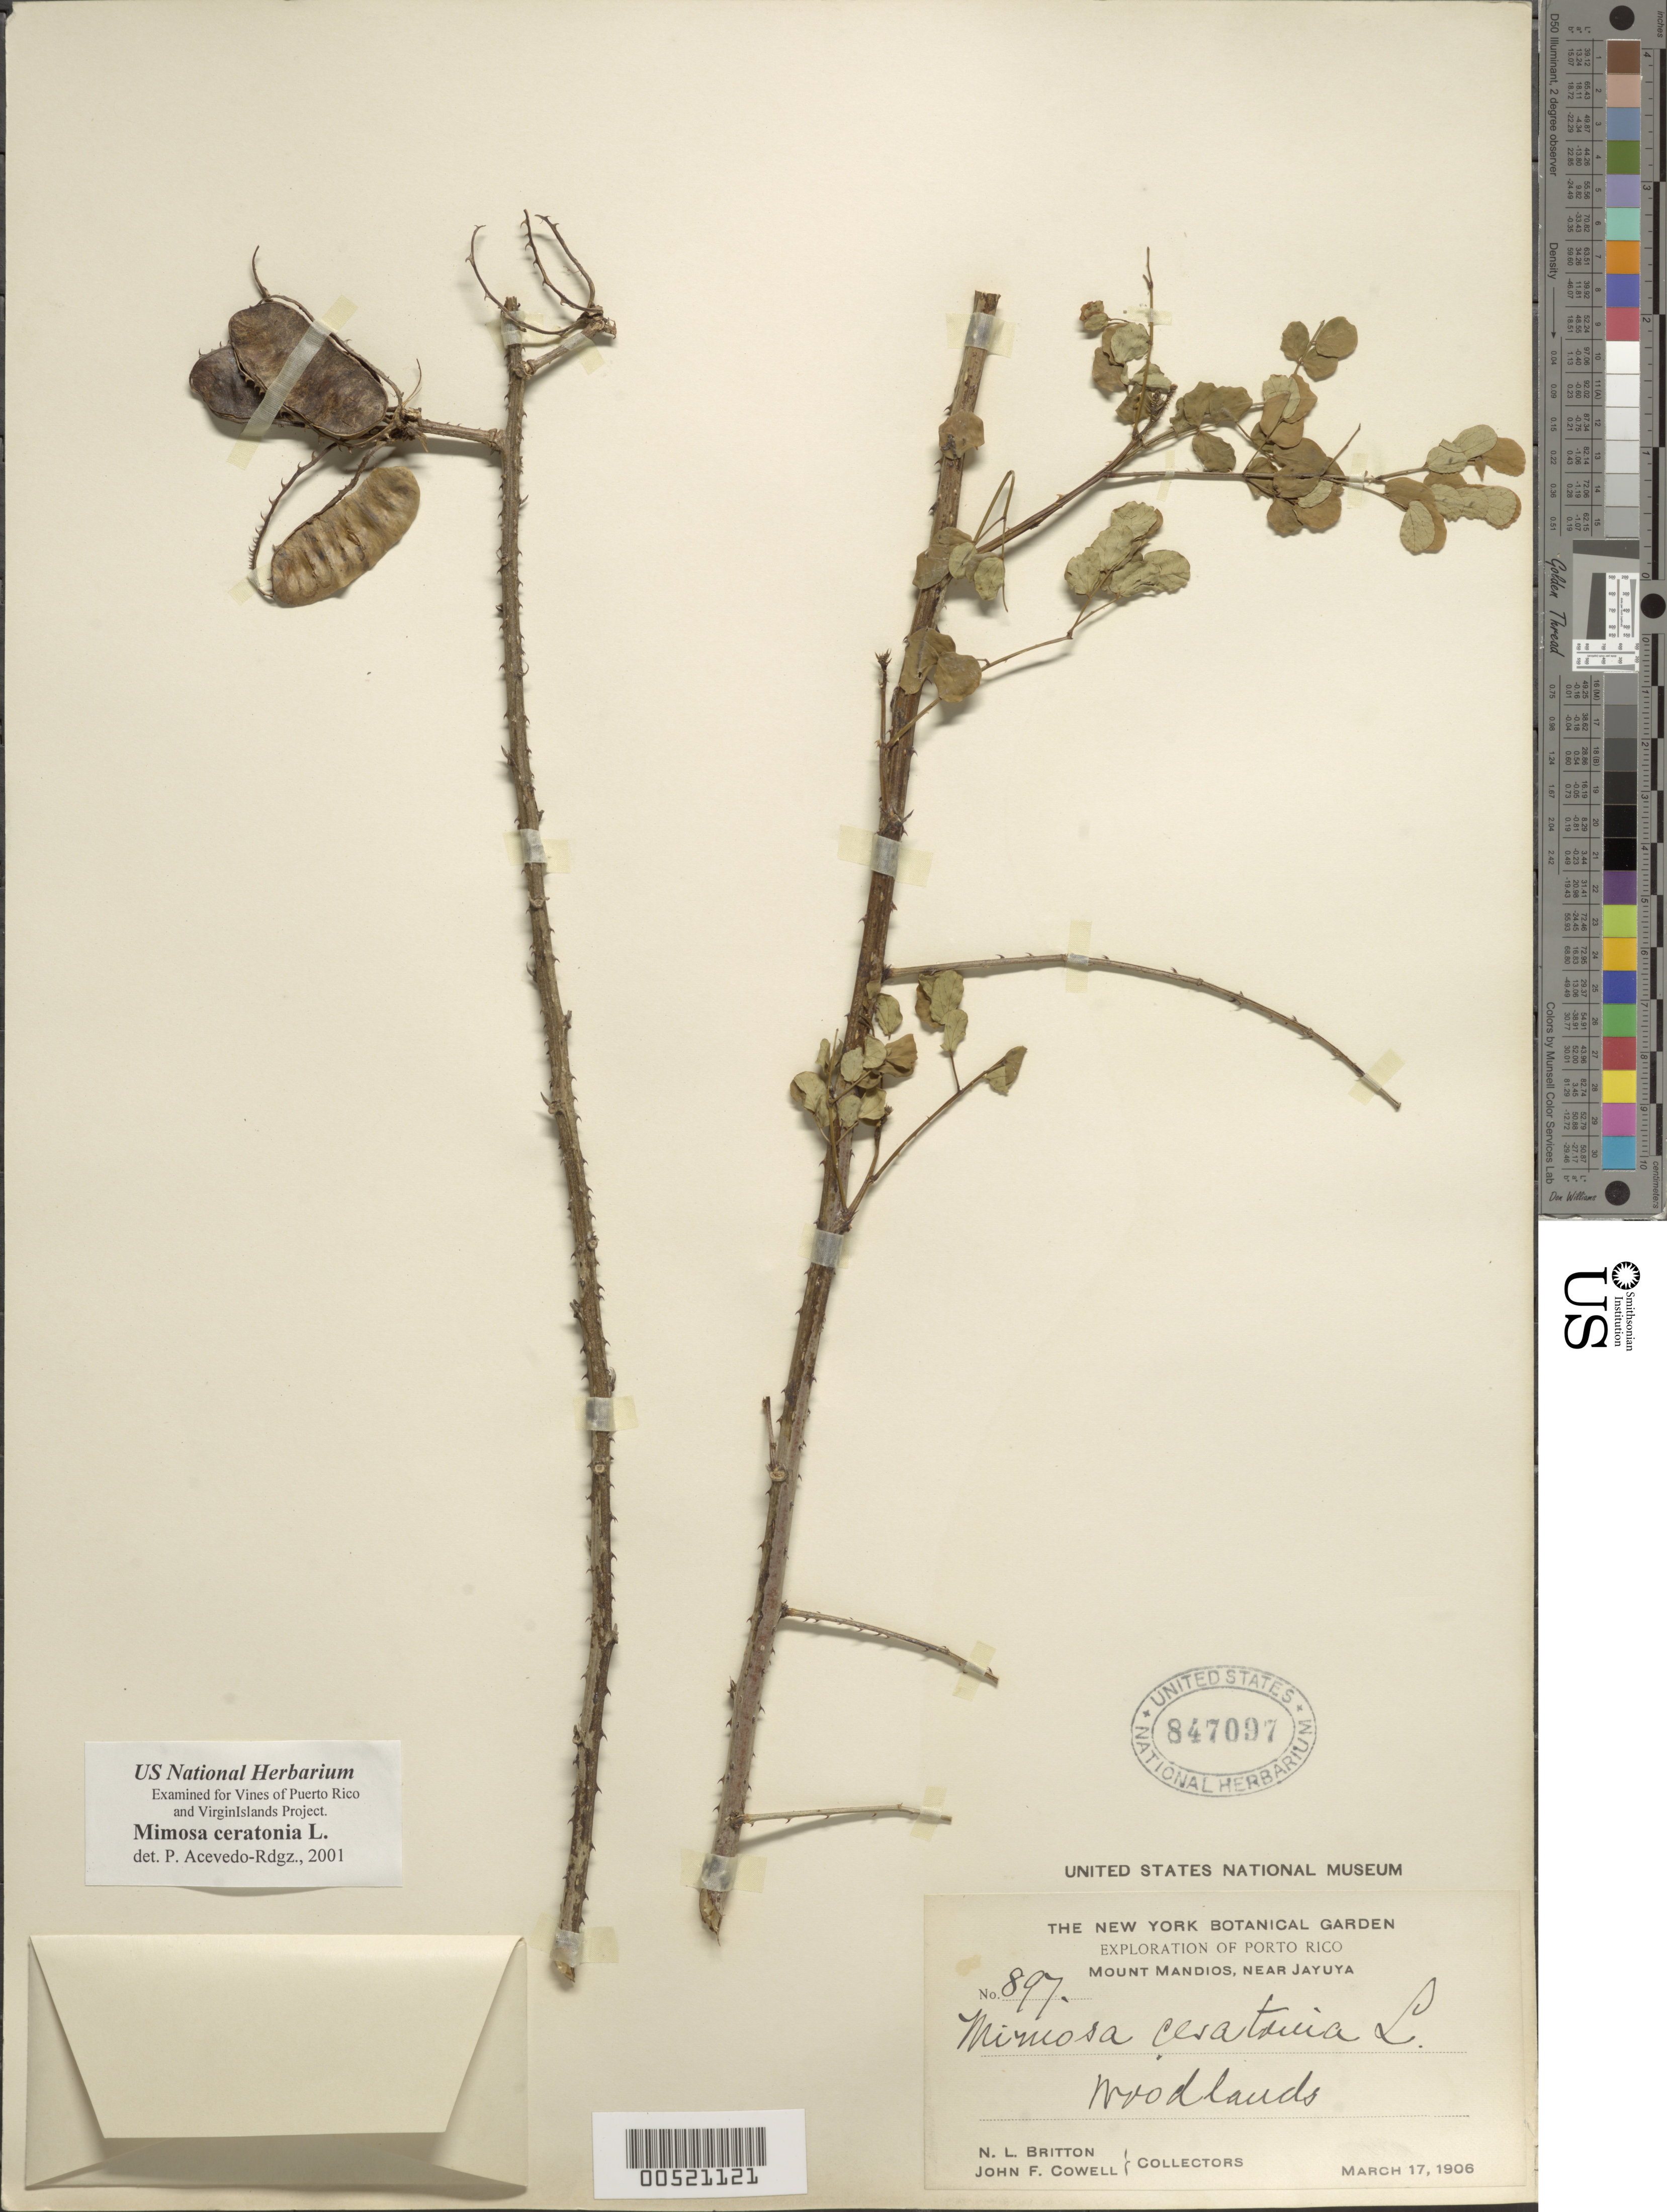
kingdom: Plantae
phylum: Tracheophyta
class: Magnoliopsida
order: Fabales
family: Fabaceae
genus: Mimosa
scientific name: Mimosa ceratonia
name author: L.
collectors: N. Britton & J. F. Cowell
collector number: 897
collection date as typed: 17 Mar 1906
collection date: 1906-03-17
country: Puerto Rico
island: Greater Antilles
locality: Mount Mandios, near Jayuya. Woodlands.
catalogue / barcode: US 847097